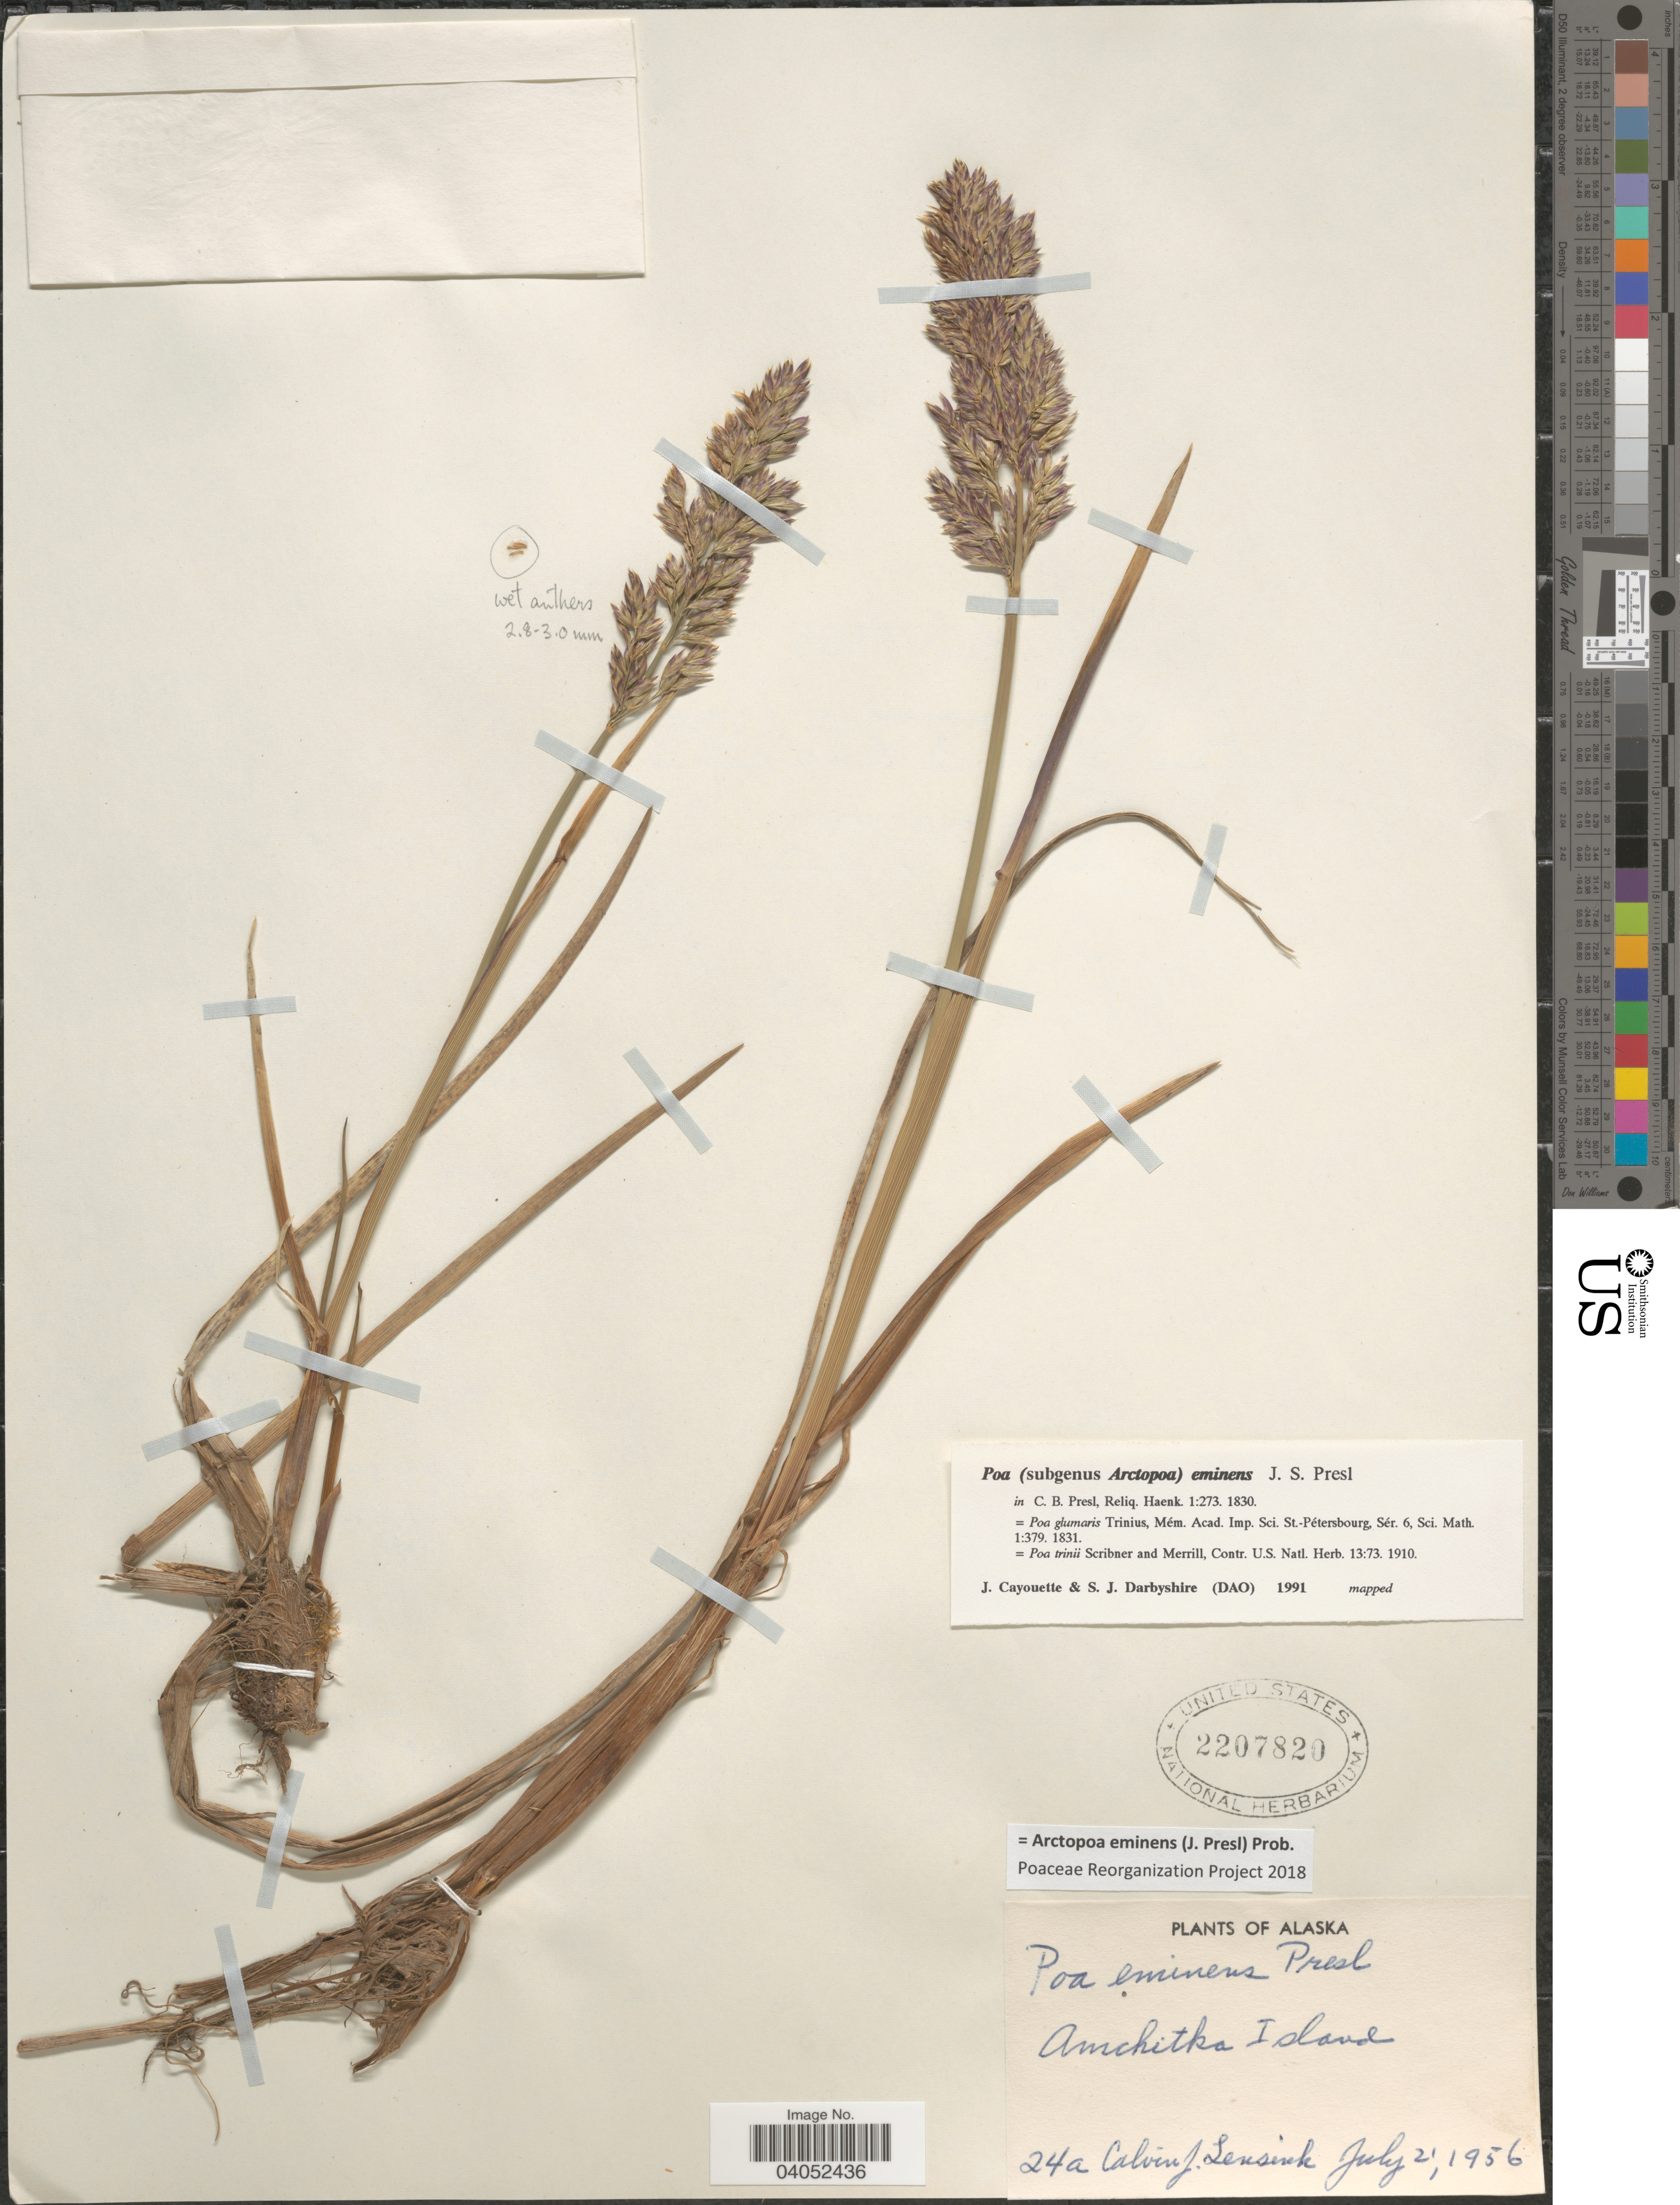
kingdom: Plantae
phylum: Tracheophyta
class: Liliopsida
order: Poales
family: Poaceae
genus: Arctopoa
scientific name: Arctopoa eminens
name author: (J. Presl) Prob.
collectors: C. Lensink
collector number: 24a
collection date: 1956-07-02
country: United States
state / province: Alaska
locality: Amchitka Island.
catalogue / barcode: US 2207820